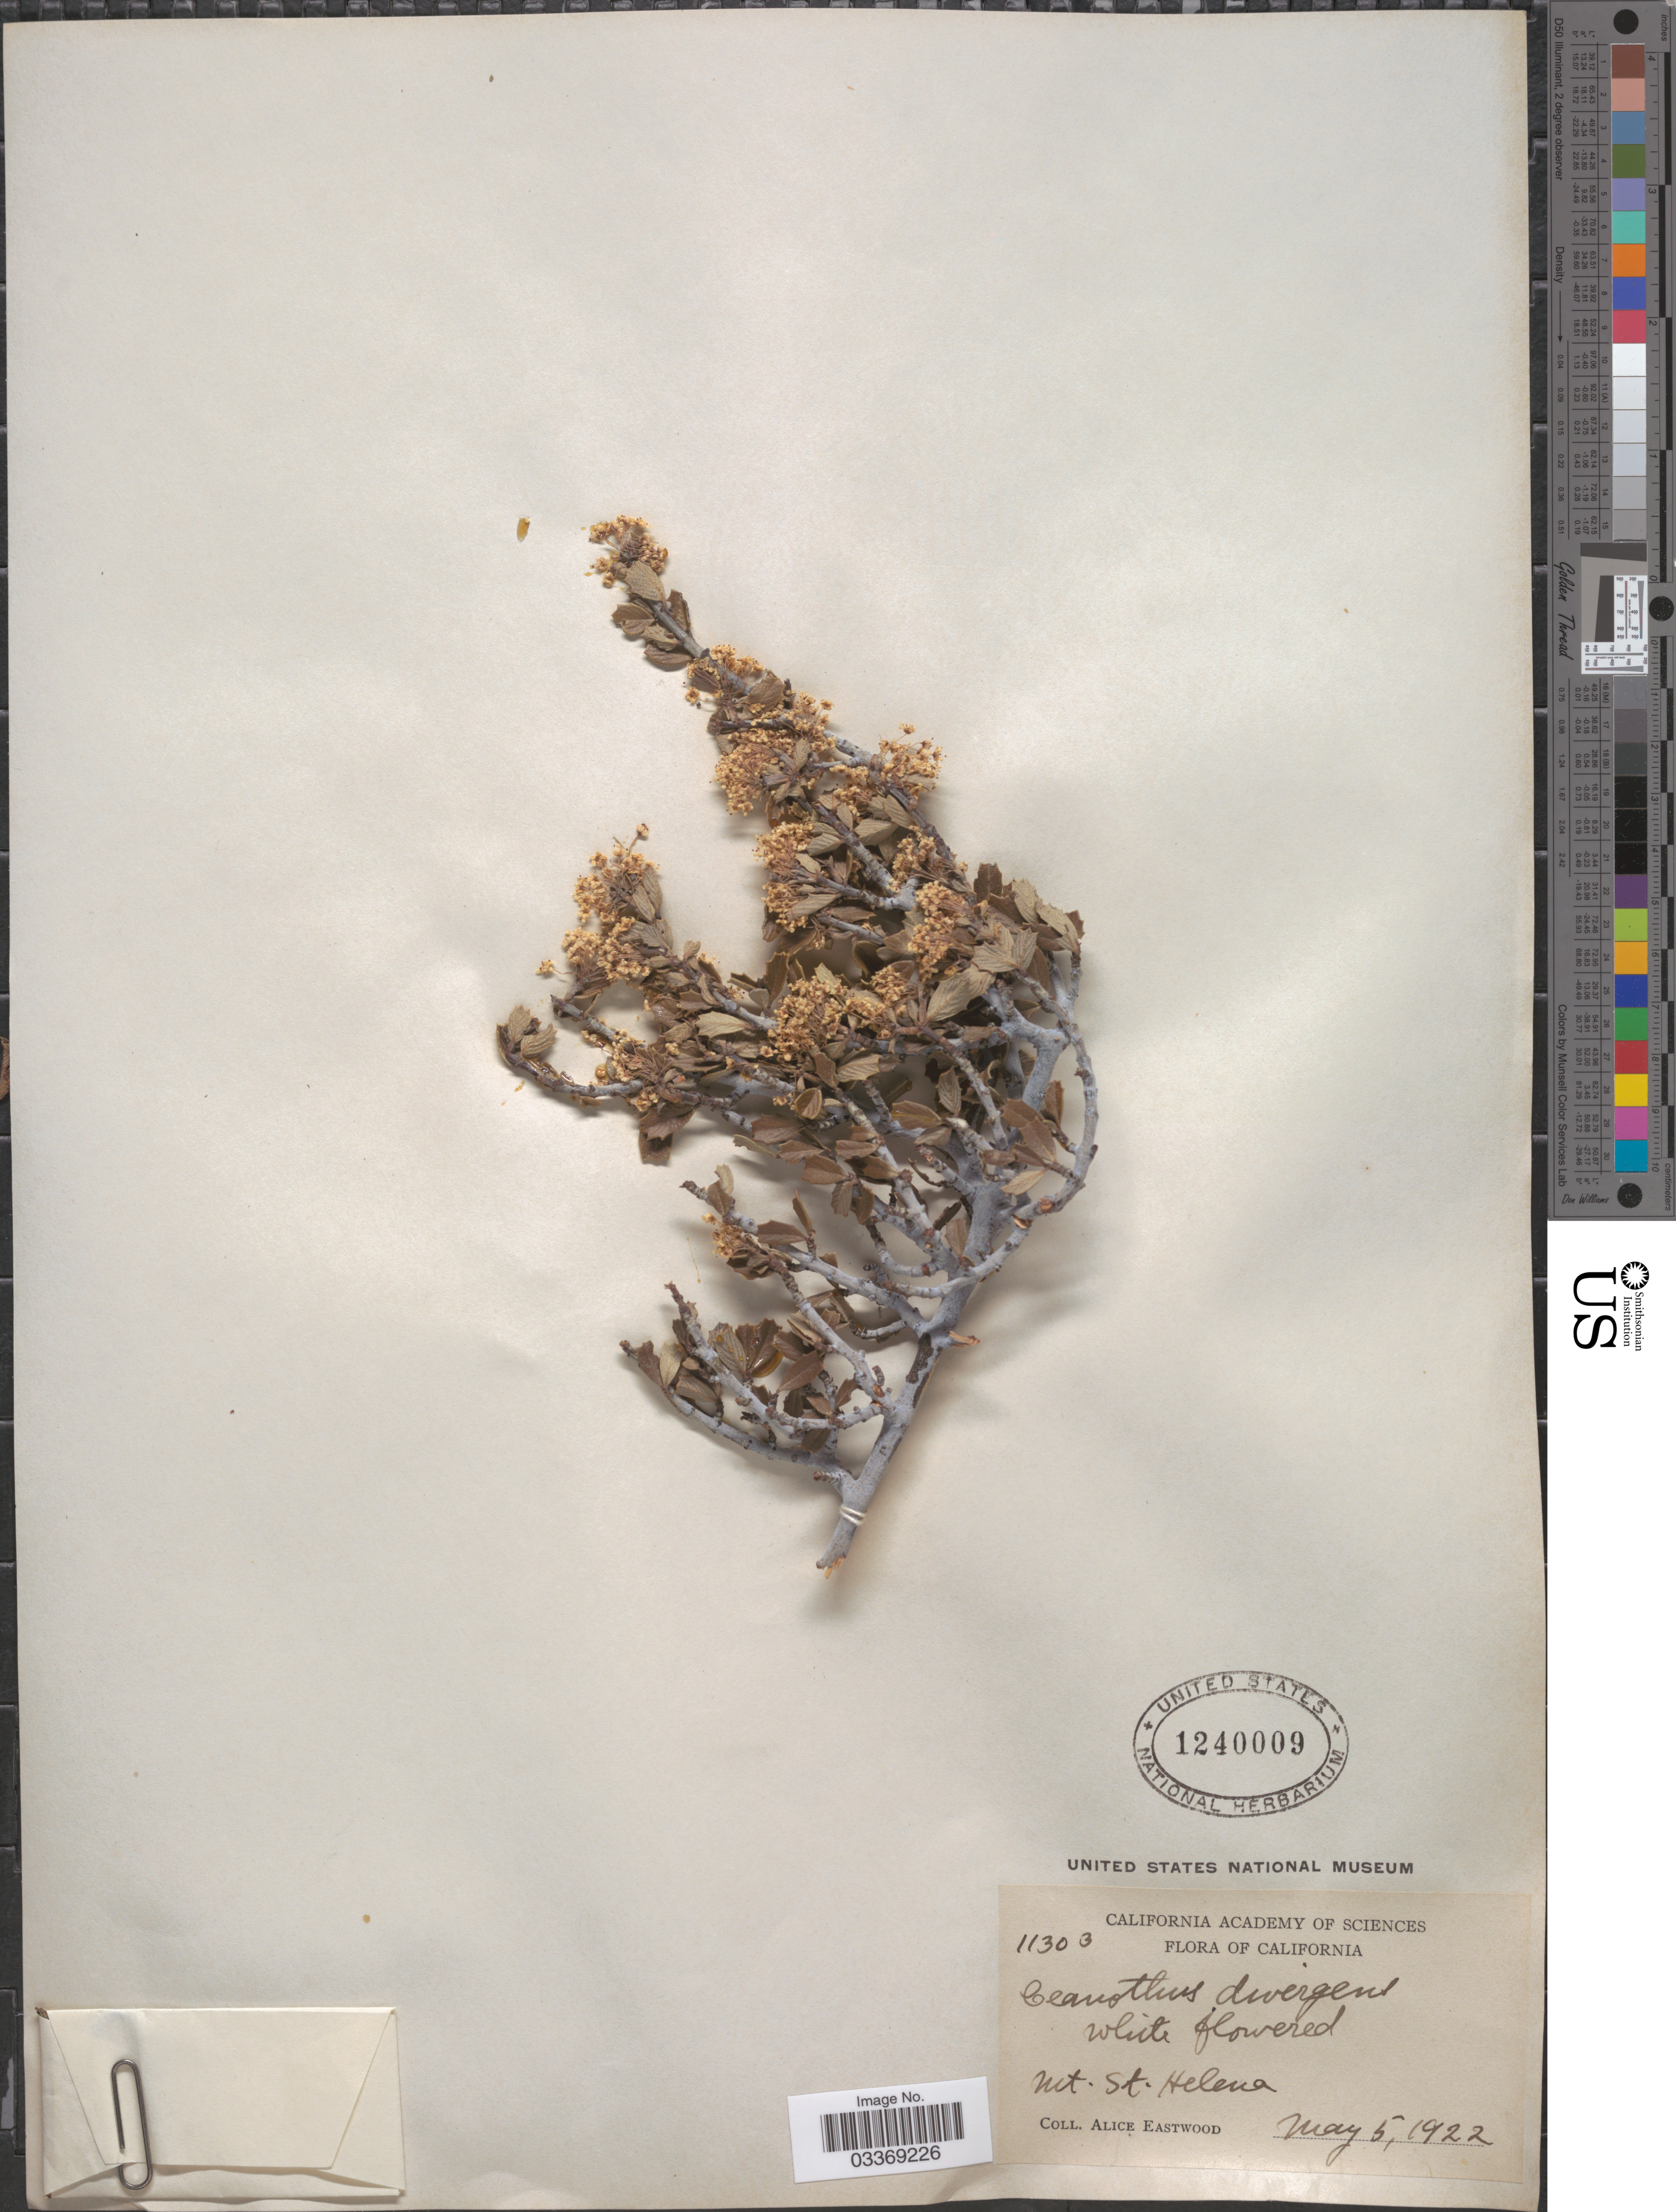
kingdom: Plantae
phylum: Tracheophyta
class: Magnoliopsida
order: Rosales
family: Rhamnaceae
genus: Ceanothus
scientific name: Ceanothus divergens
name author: Parry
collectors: A. Eastwood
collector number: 11303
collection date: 1922-05-05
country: United States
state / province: California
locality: Mt. St. Helena.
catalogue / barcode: US 1240009